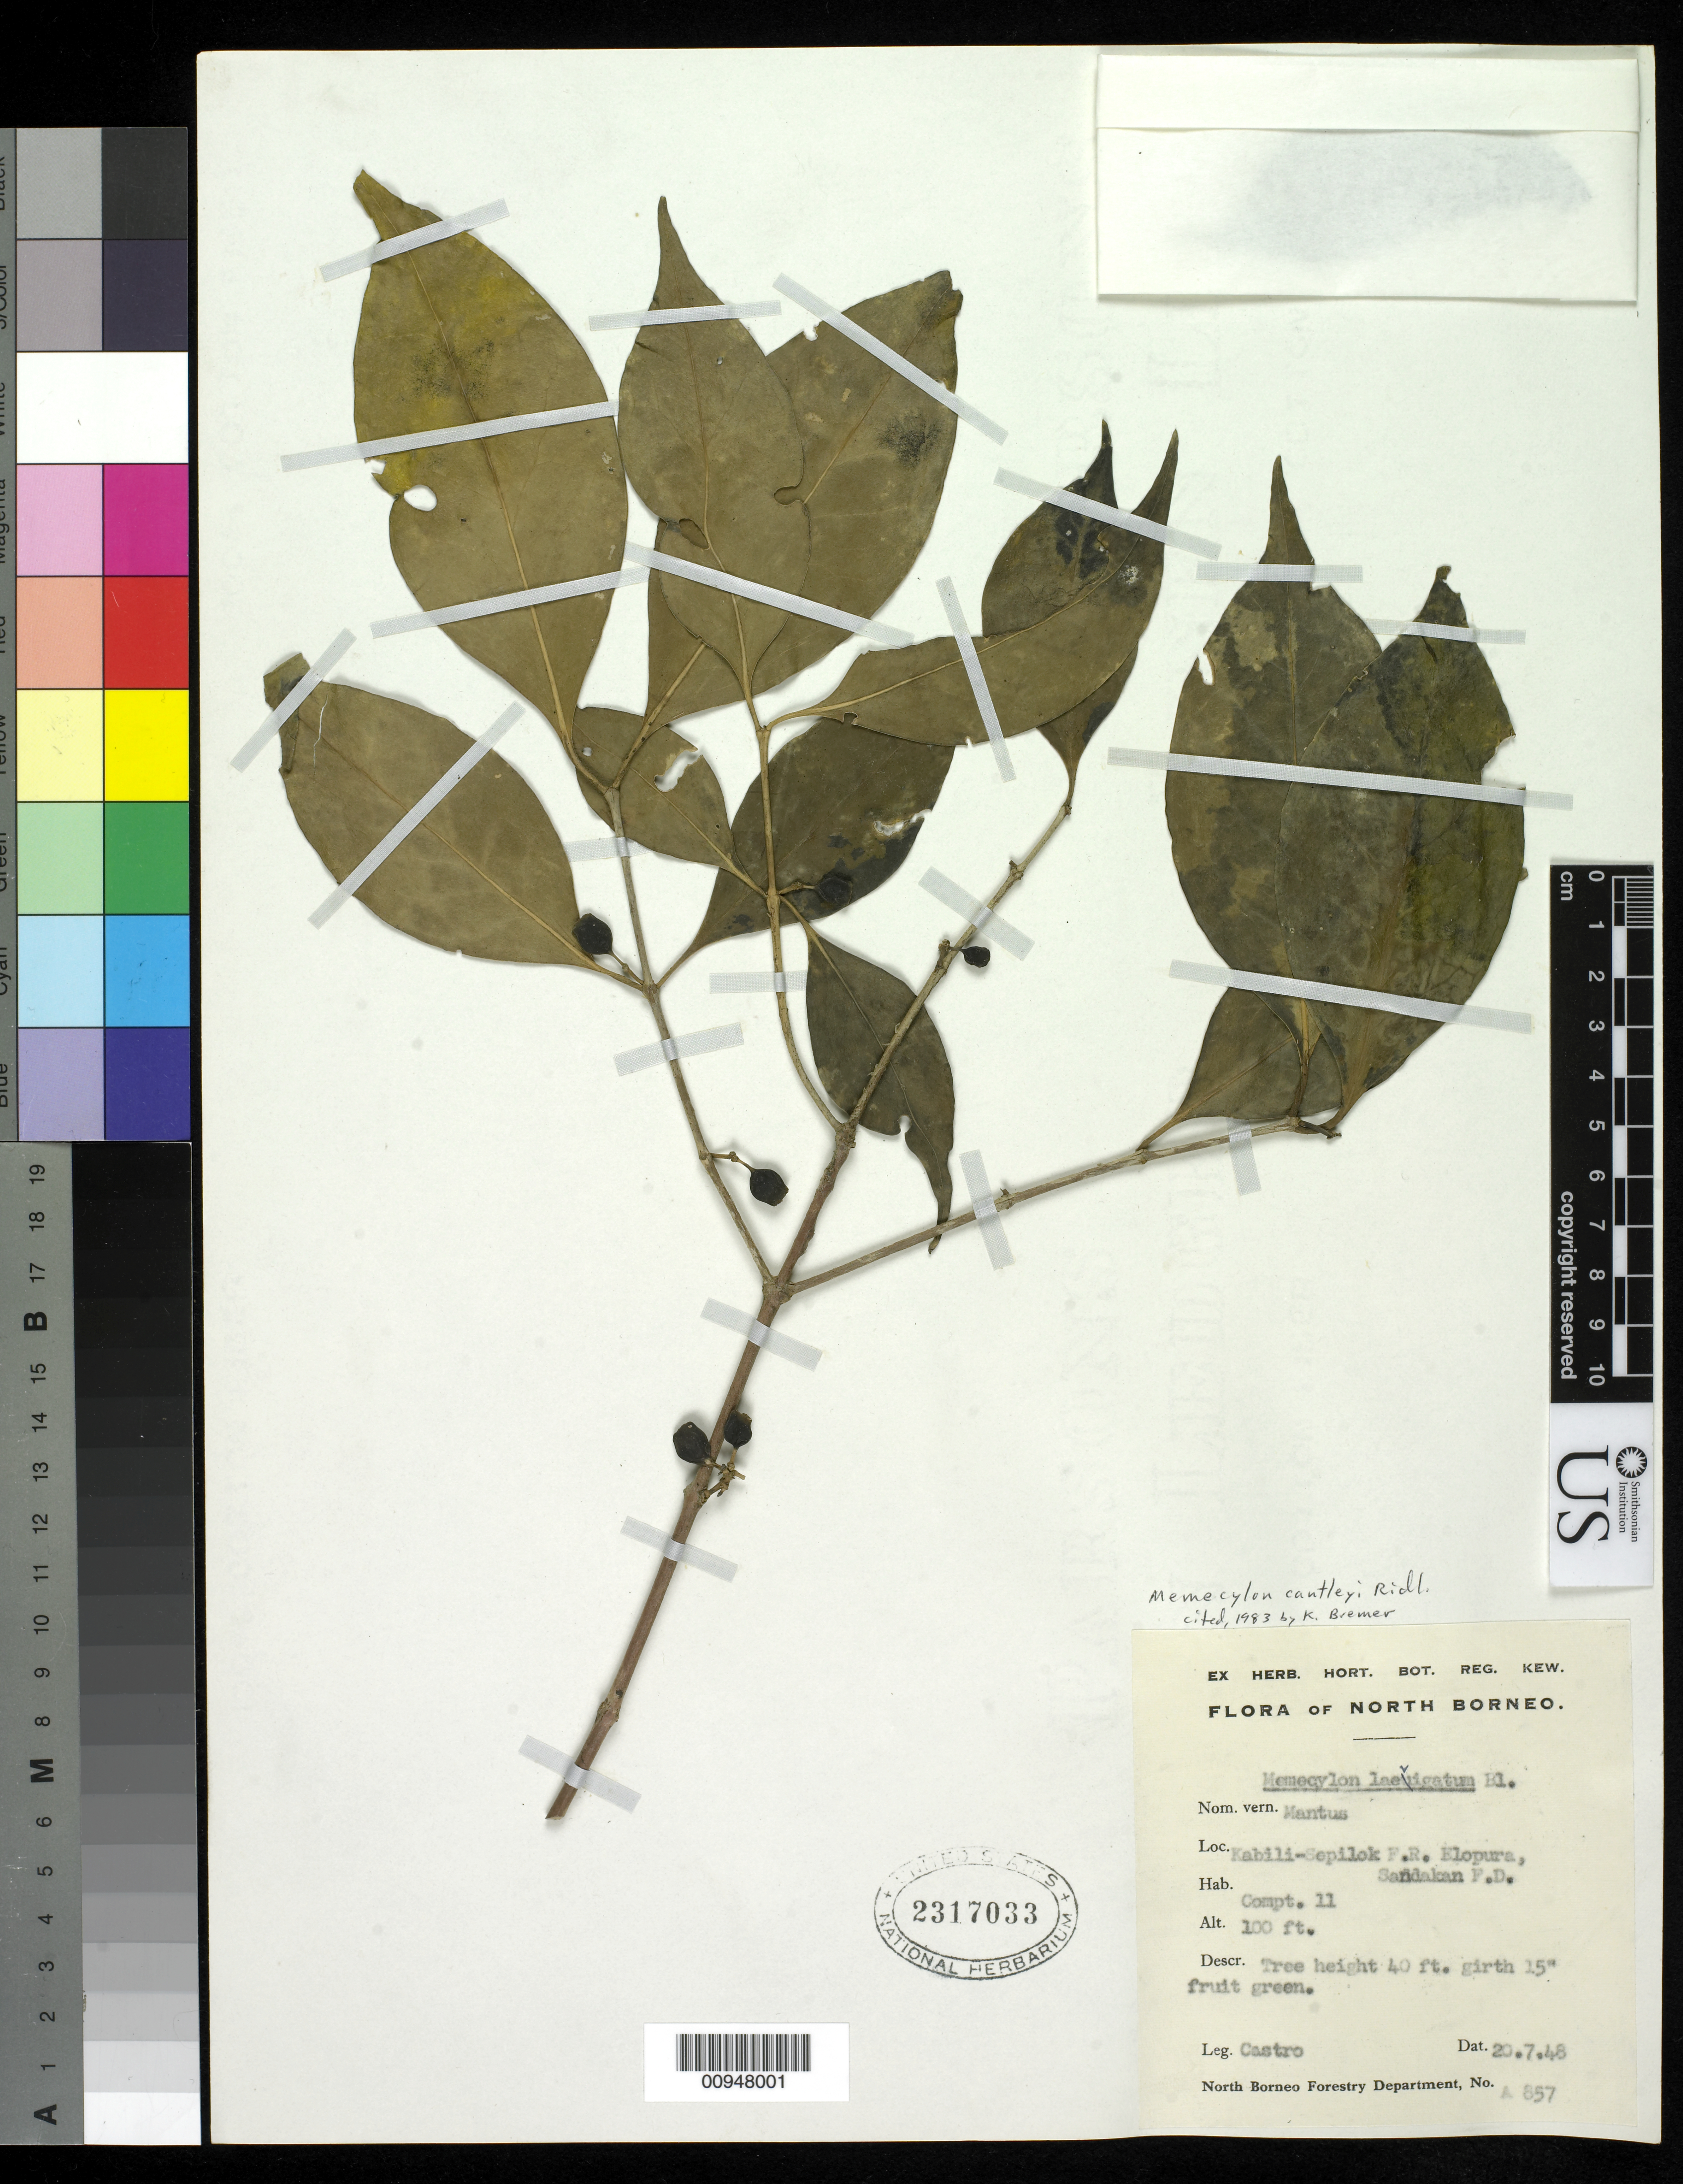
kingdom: Plantae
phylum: Tracheophyta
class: Magnoliopsida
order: Myrtales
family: Melastomataceae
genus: Memecylon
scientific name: Memecylon cantleyi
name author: Ridl.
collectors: -. Castro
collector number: A 857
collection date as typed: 20 Jul 1948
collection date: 1948-07-20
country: Malaysia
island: Borneo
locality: Kabili-Sepilek F.R., Elopura, Sandakan F.D.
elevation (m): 30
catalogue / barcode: US 2317033